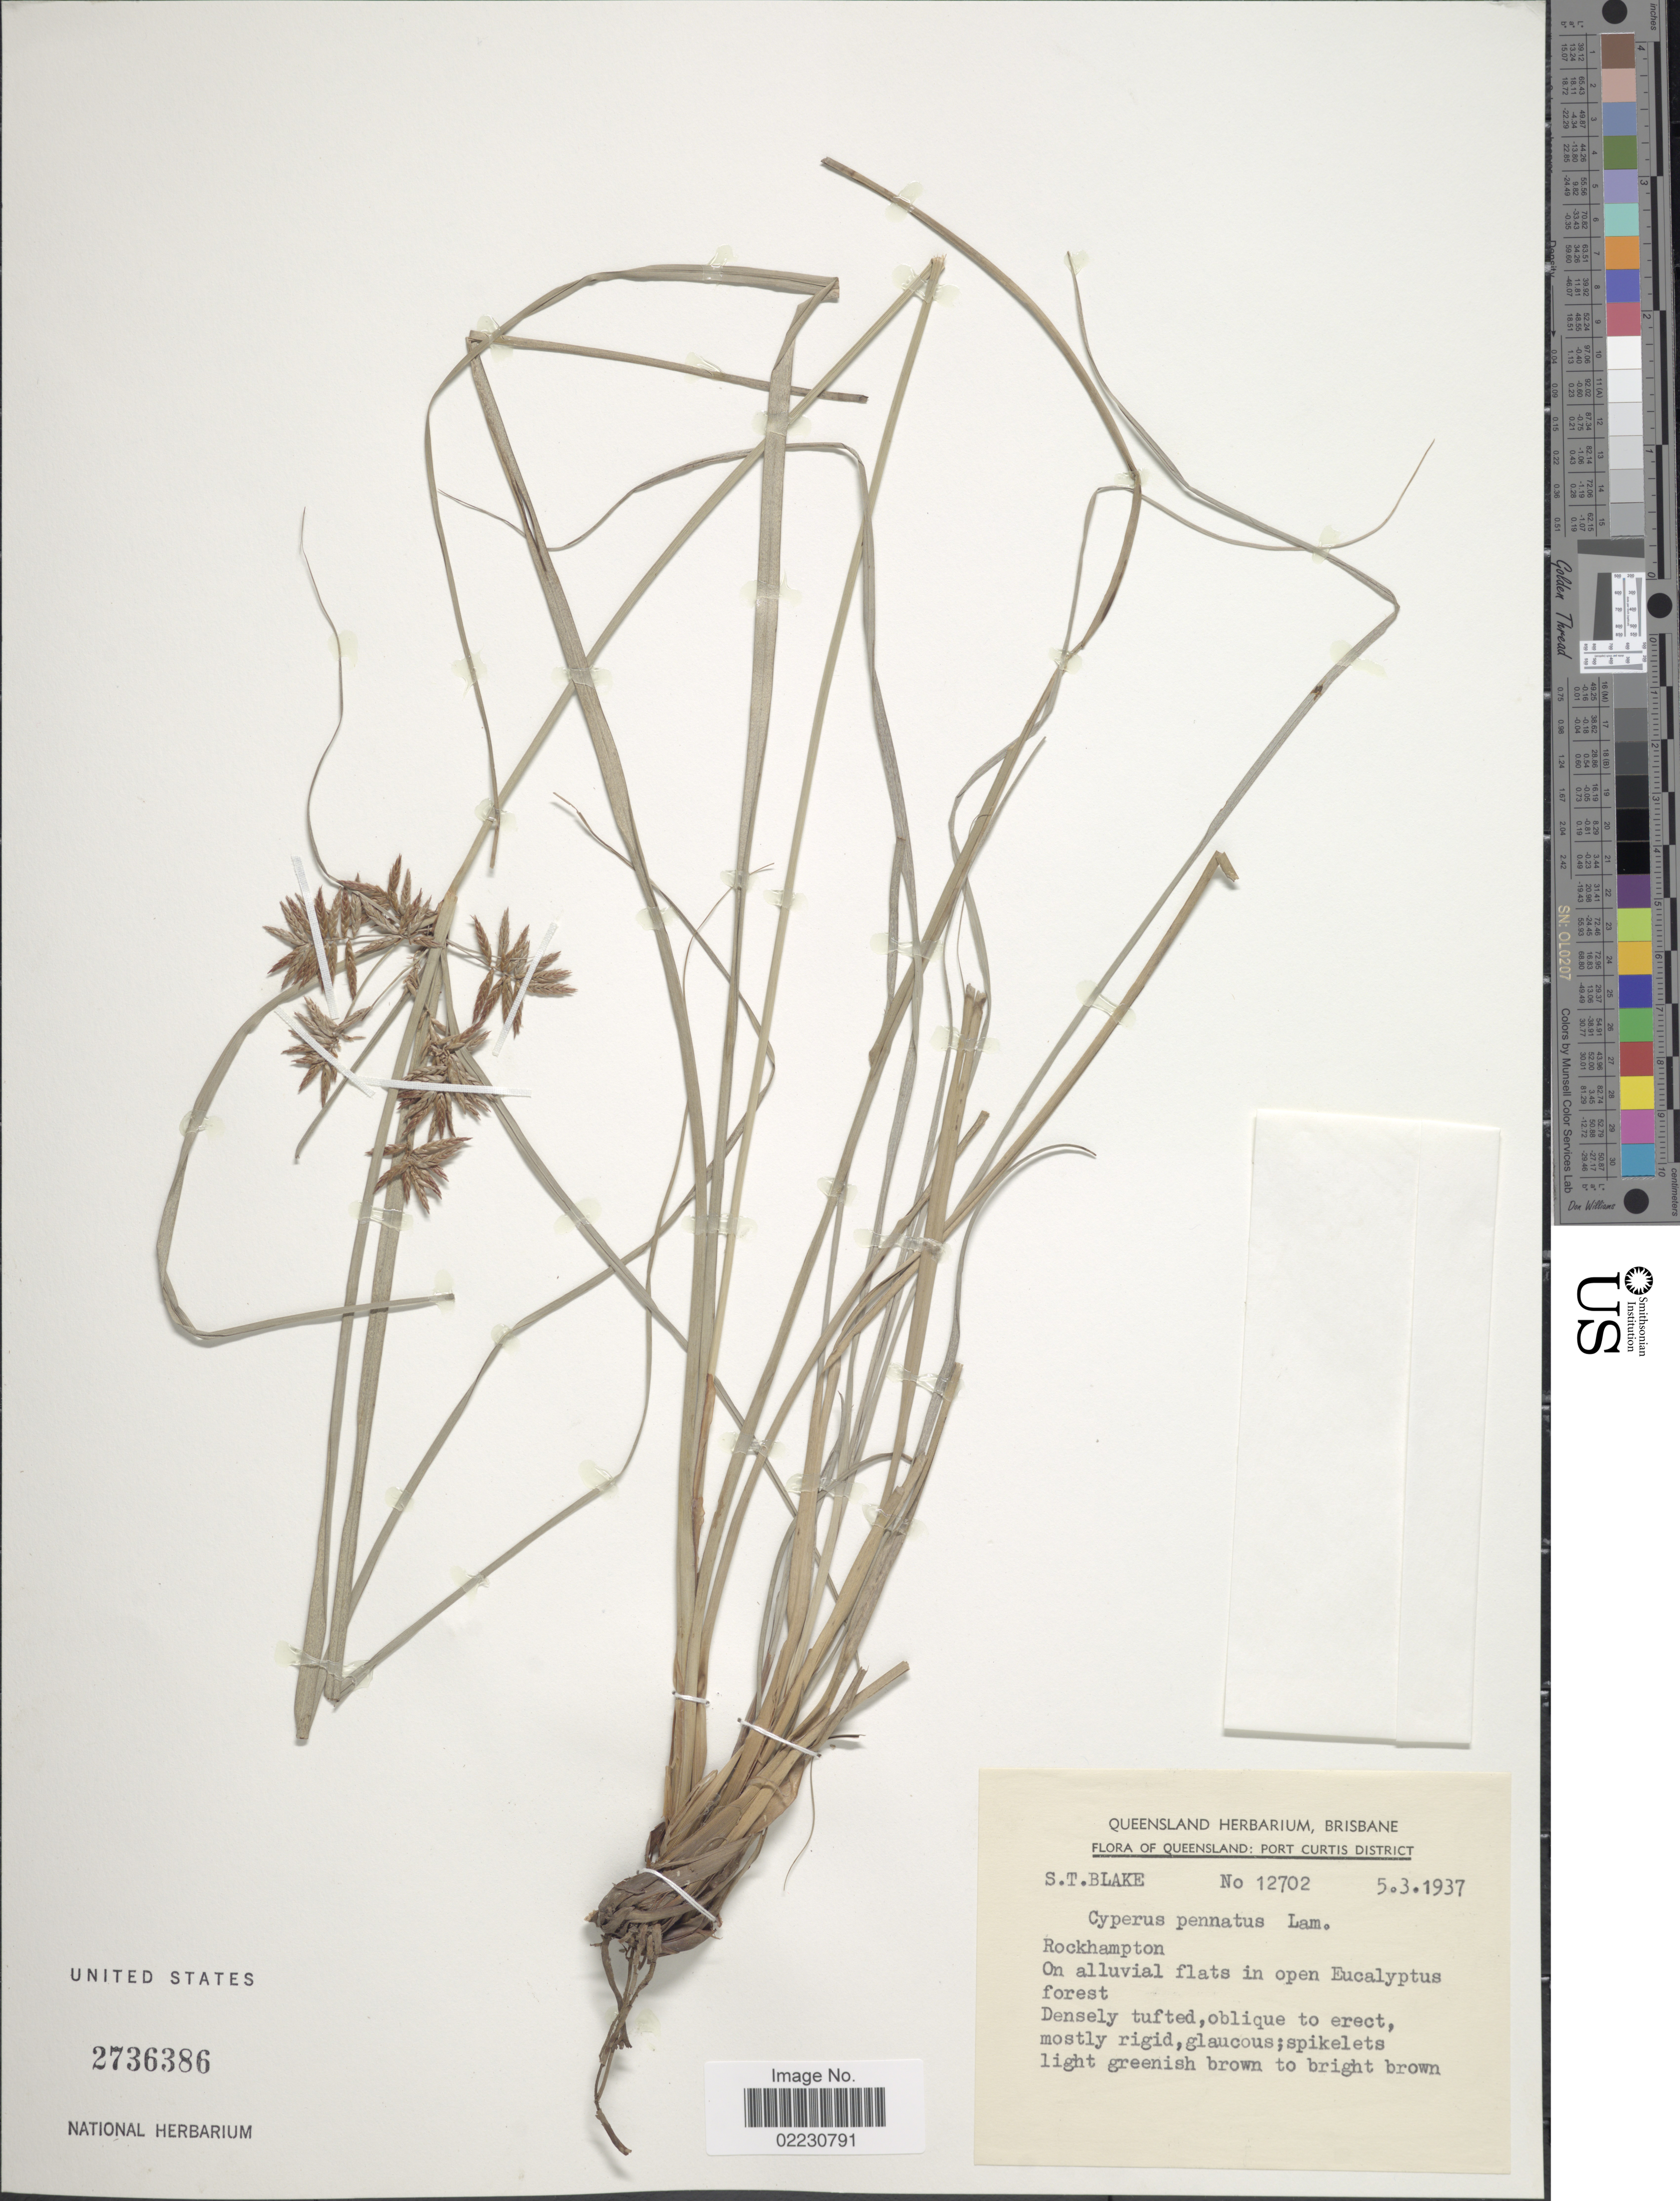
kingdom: Plantae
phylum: Tracheophyta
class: Liliopsida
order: Poales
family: Cyperaceae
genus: Cyperus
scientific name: Cyperus javanicus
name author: Houtt.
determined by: Strong, Mark T., (BOT), Smithsonian Institution - National Museum of Natural History (UNITED STATES)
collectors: S. T. Blake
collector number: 12702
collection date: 1937-03-05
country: Australia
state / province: Queensland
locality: Port Curtis District, Rockhampton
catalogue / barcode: US 2736386